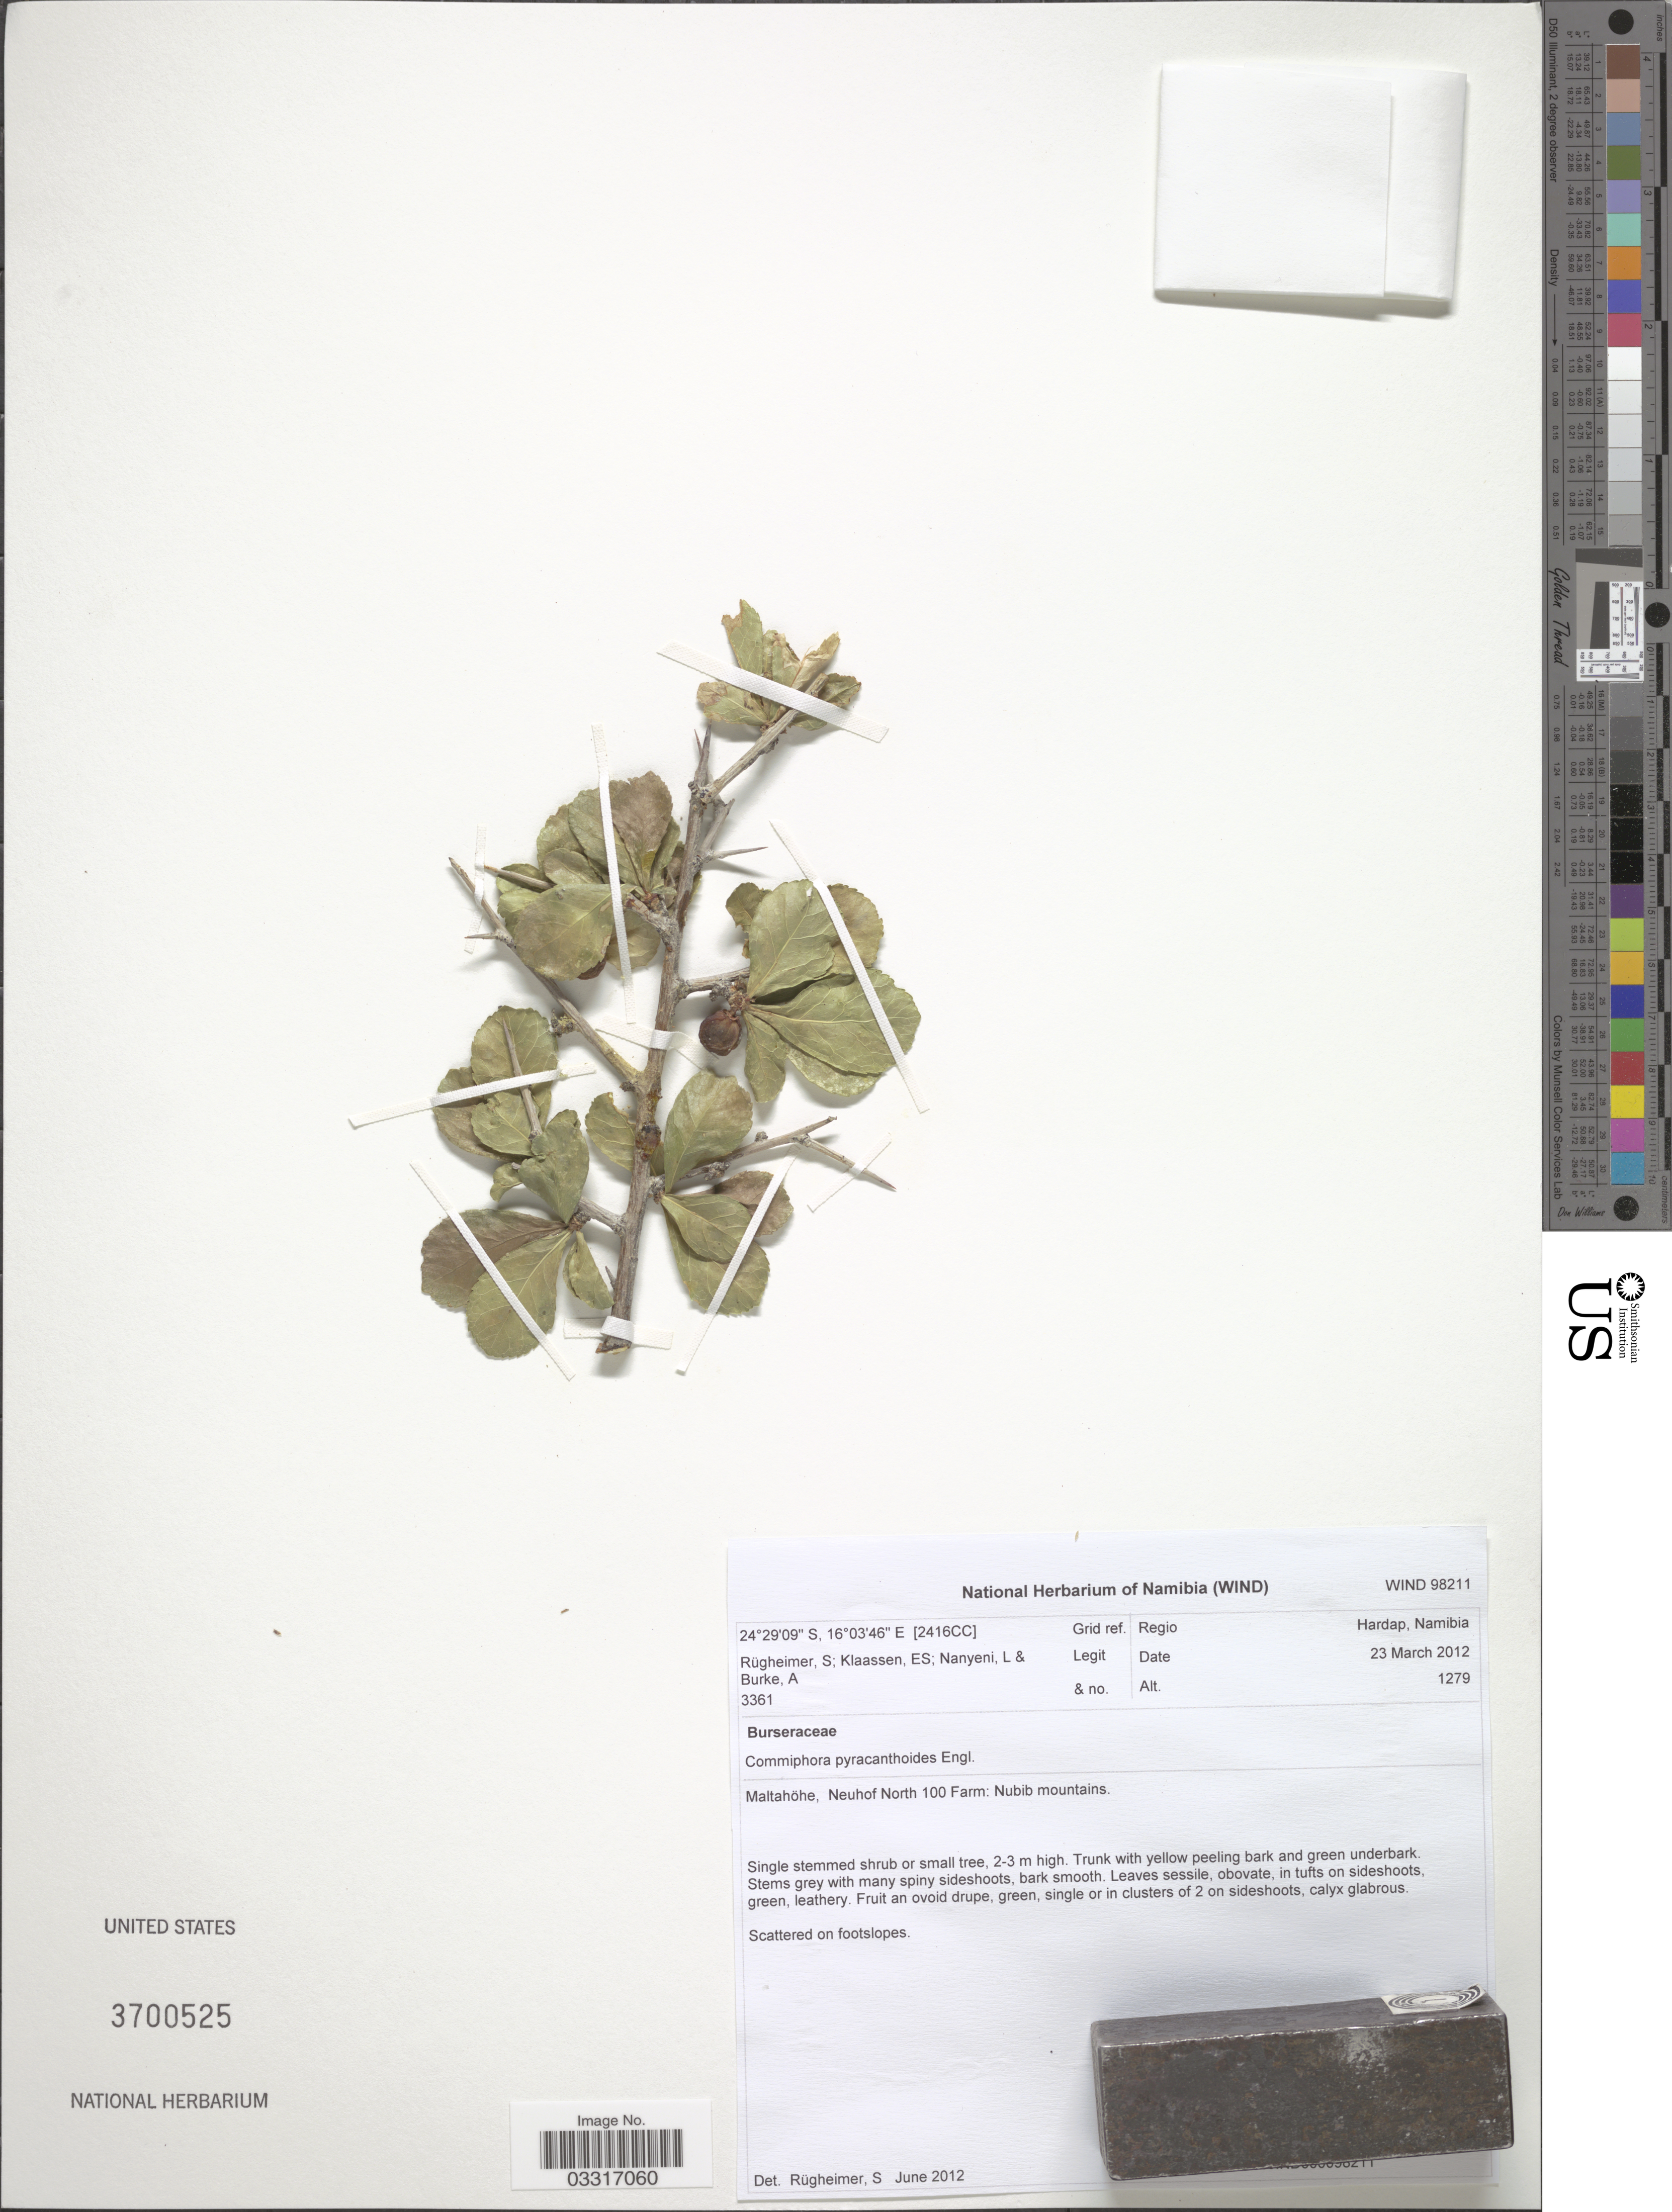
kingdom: Plantae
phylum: Tracheophyta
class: Magnoliopsida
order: Sapindales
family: Burseraceae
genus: Commiphora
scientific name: Commiphora pyracanthoides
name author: Engl.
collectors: S. Rugheimer, E. S. Klaassen, L. Nanyeni & A. Burke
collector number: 3361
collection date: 2012-03-23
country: Namibia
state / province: Hardap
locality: Regio Hardap, Namibia. Grid ref. [2416CC]. Maltahöhe, Neuhof North 100 Farm: Nubib mountains.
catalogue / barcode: US 3700525